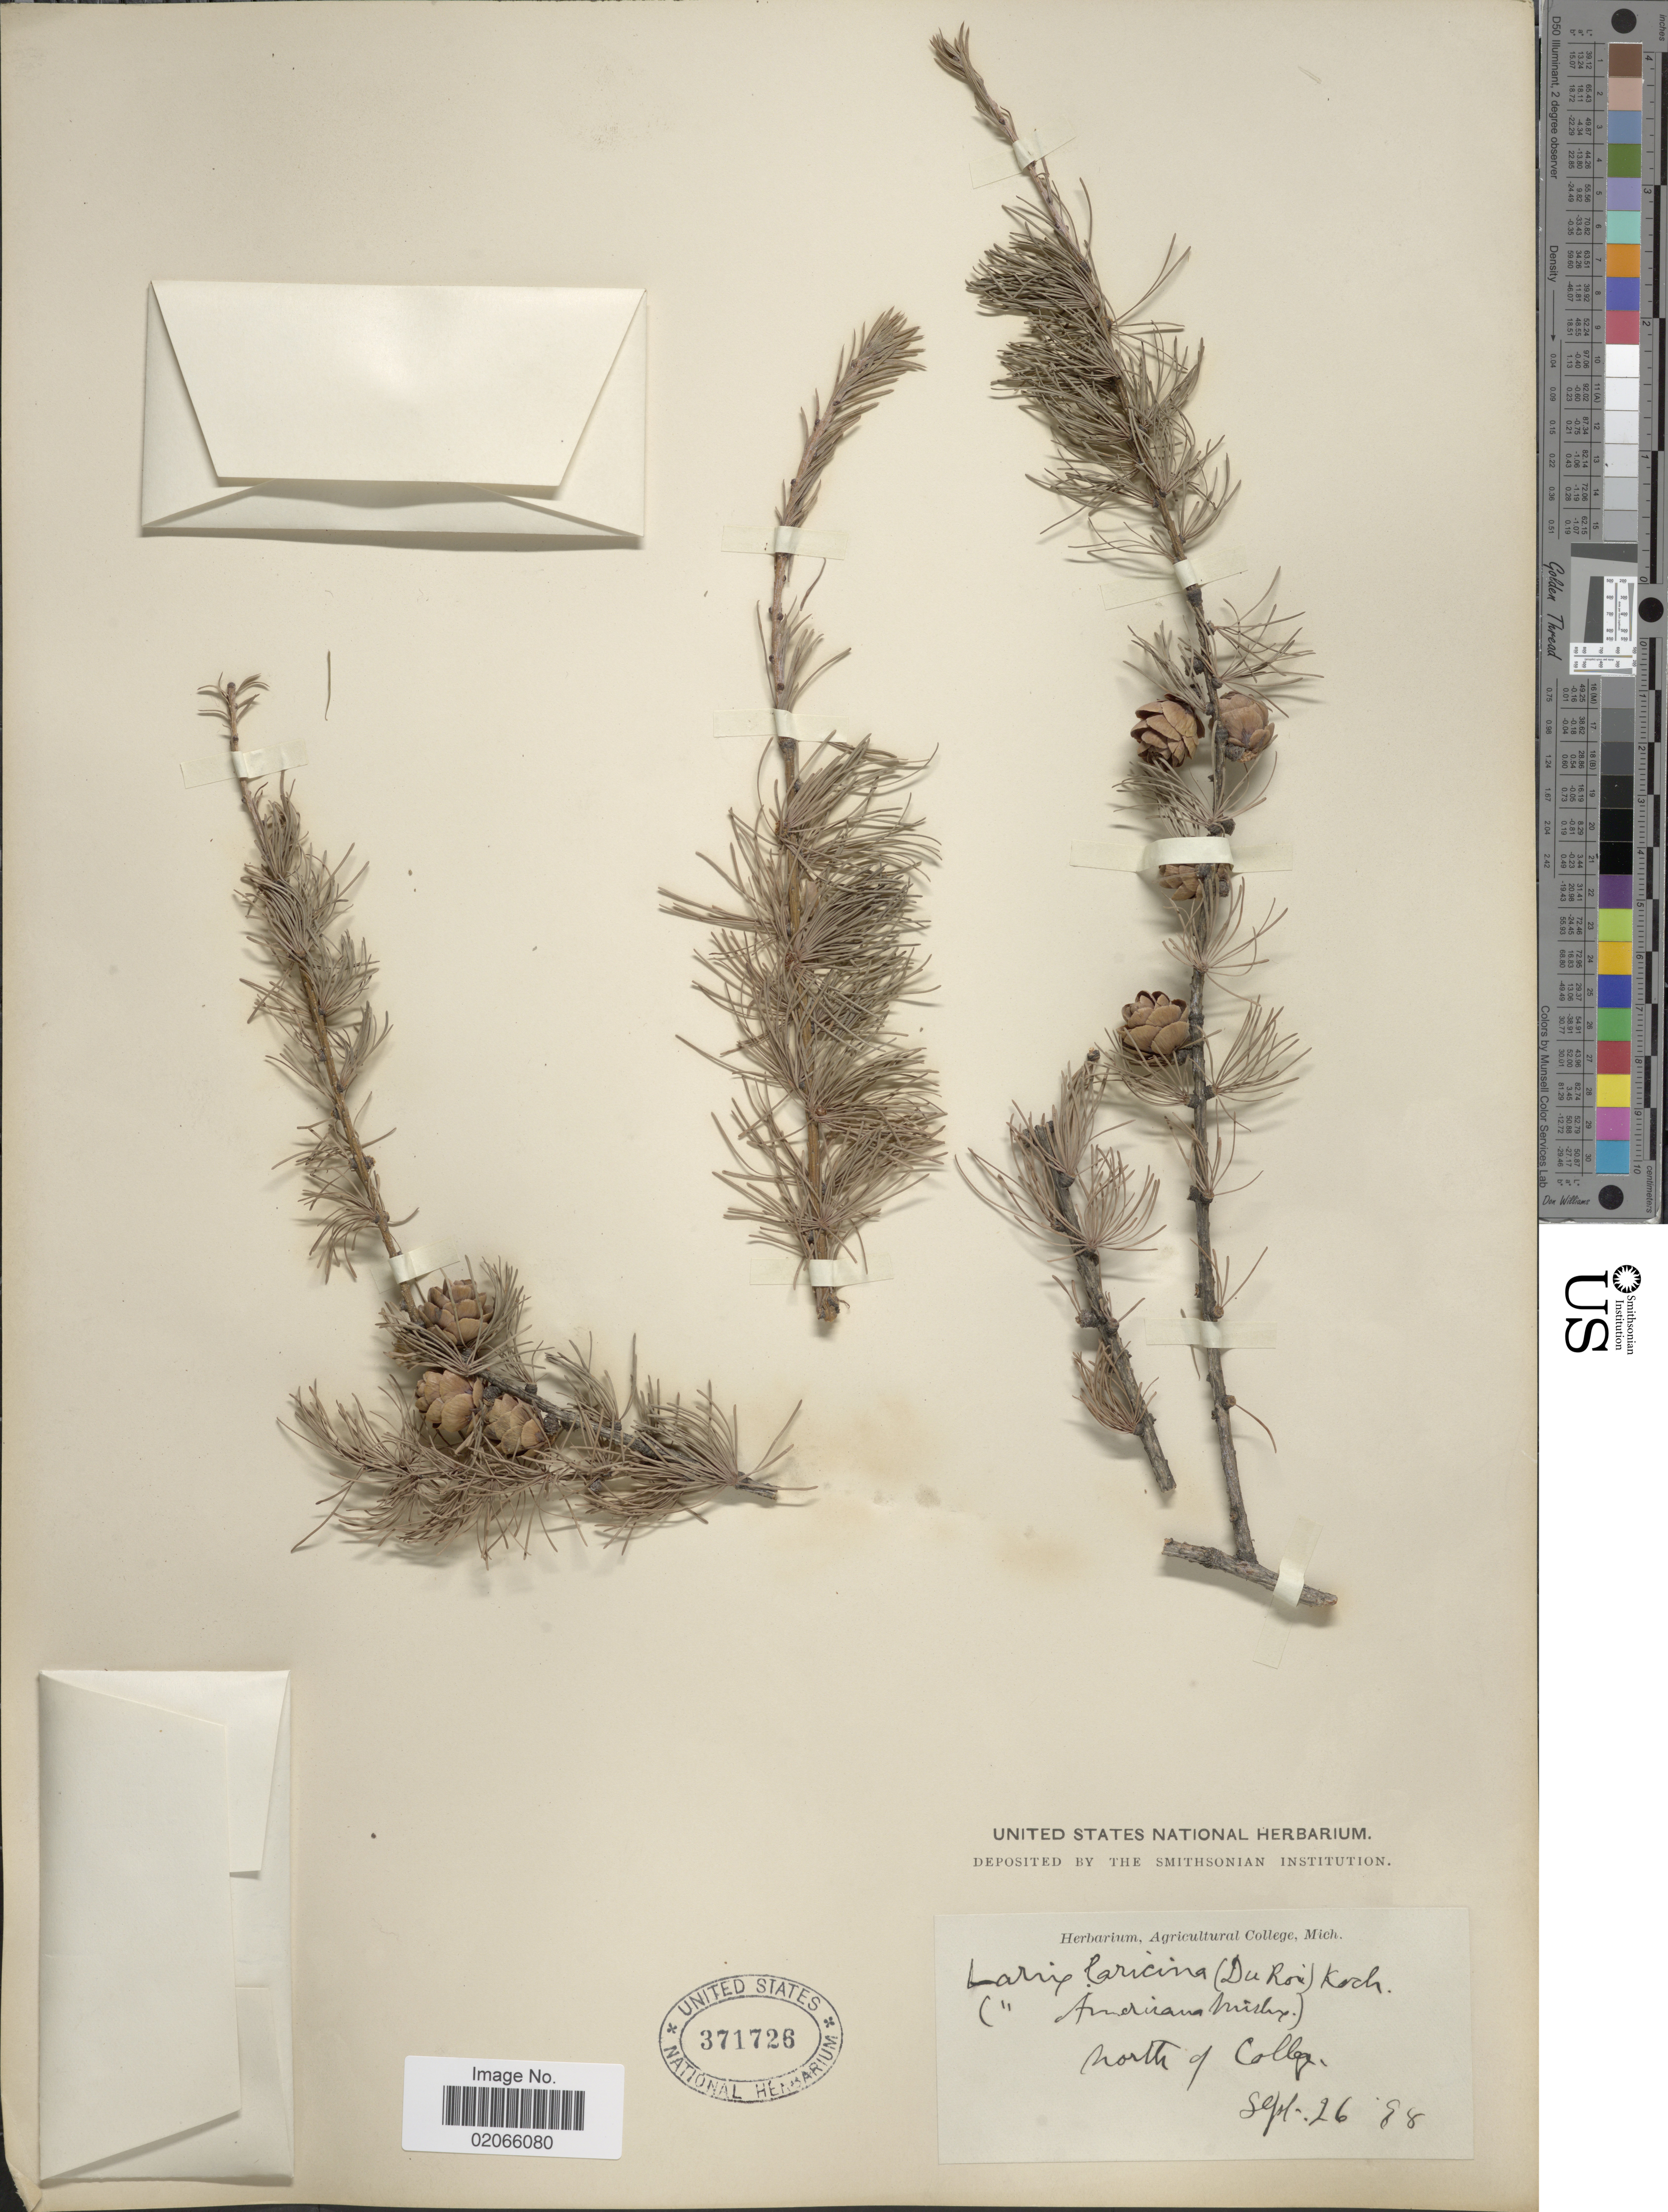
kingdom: Plantae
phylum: Tracheophyta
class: Pinopsida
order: Pinales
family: Pinaceae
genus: Larix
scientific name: Larix laricina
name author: (Du Roi) K. Koch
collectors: ex herb. Agricultural College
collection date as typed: Transcribed d/m/y: 26/9/98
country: United States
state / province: Michigan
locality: North of College.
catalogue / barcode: US 371726